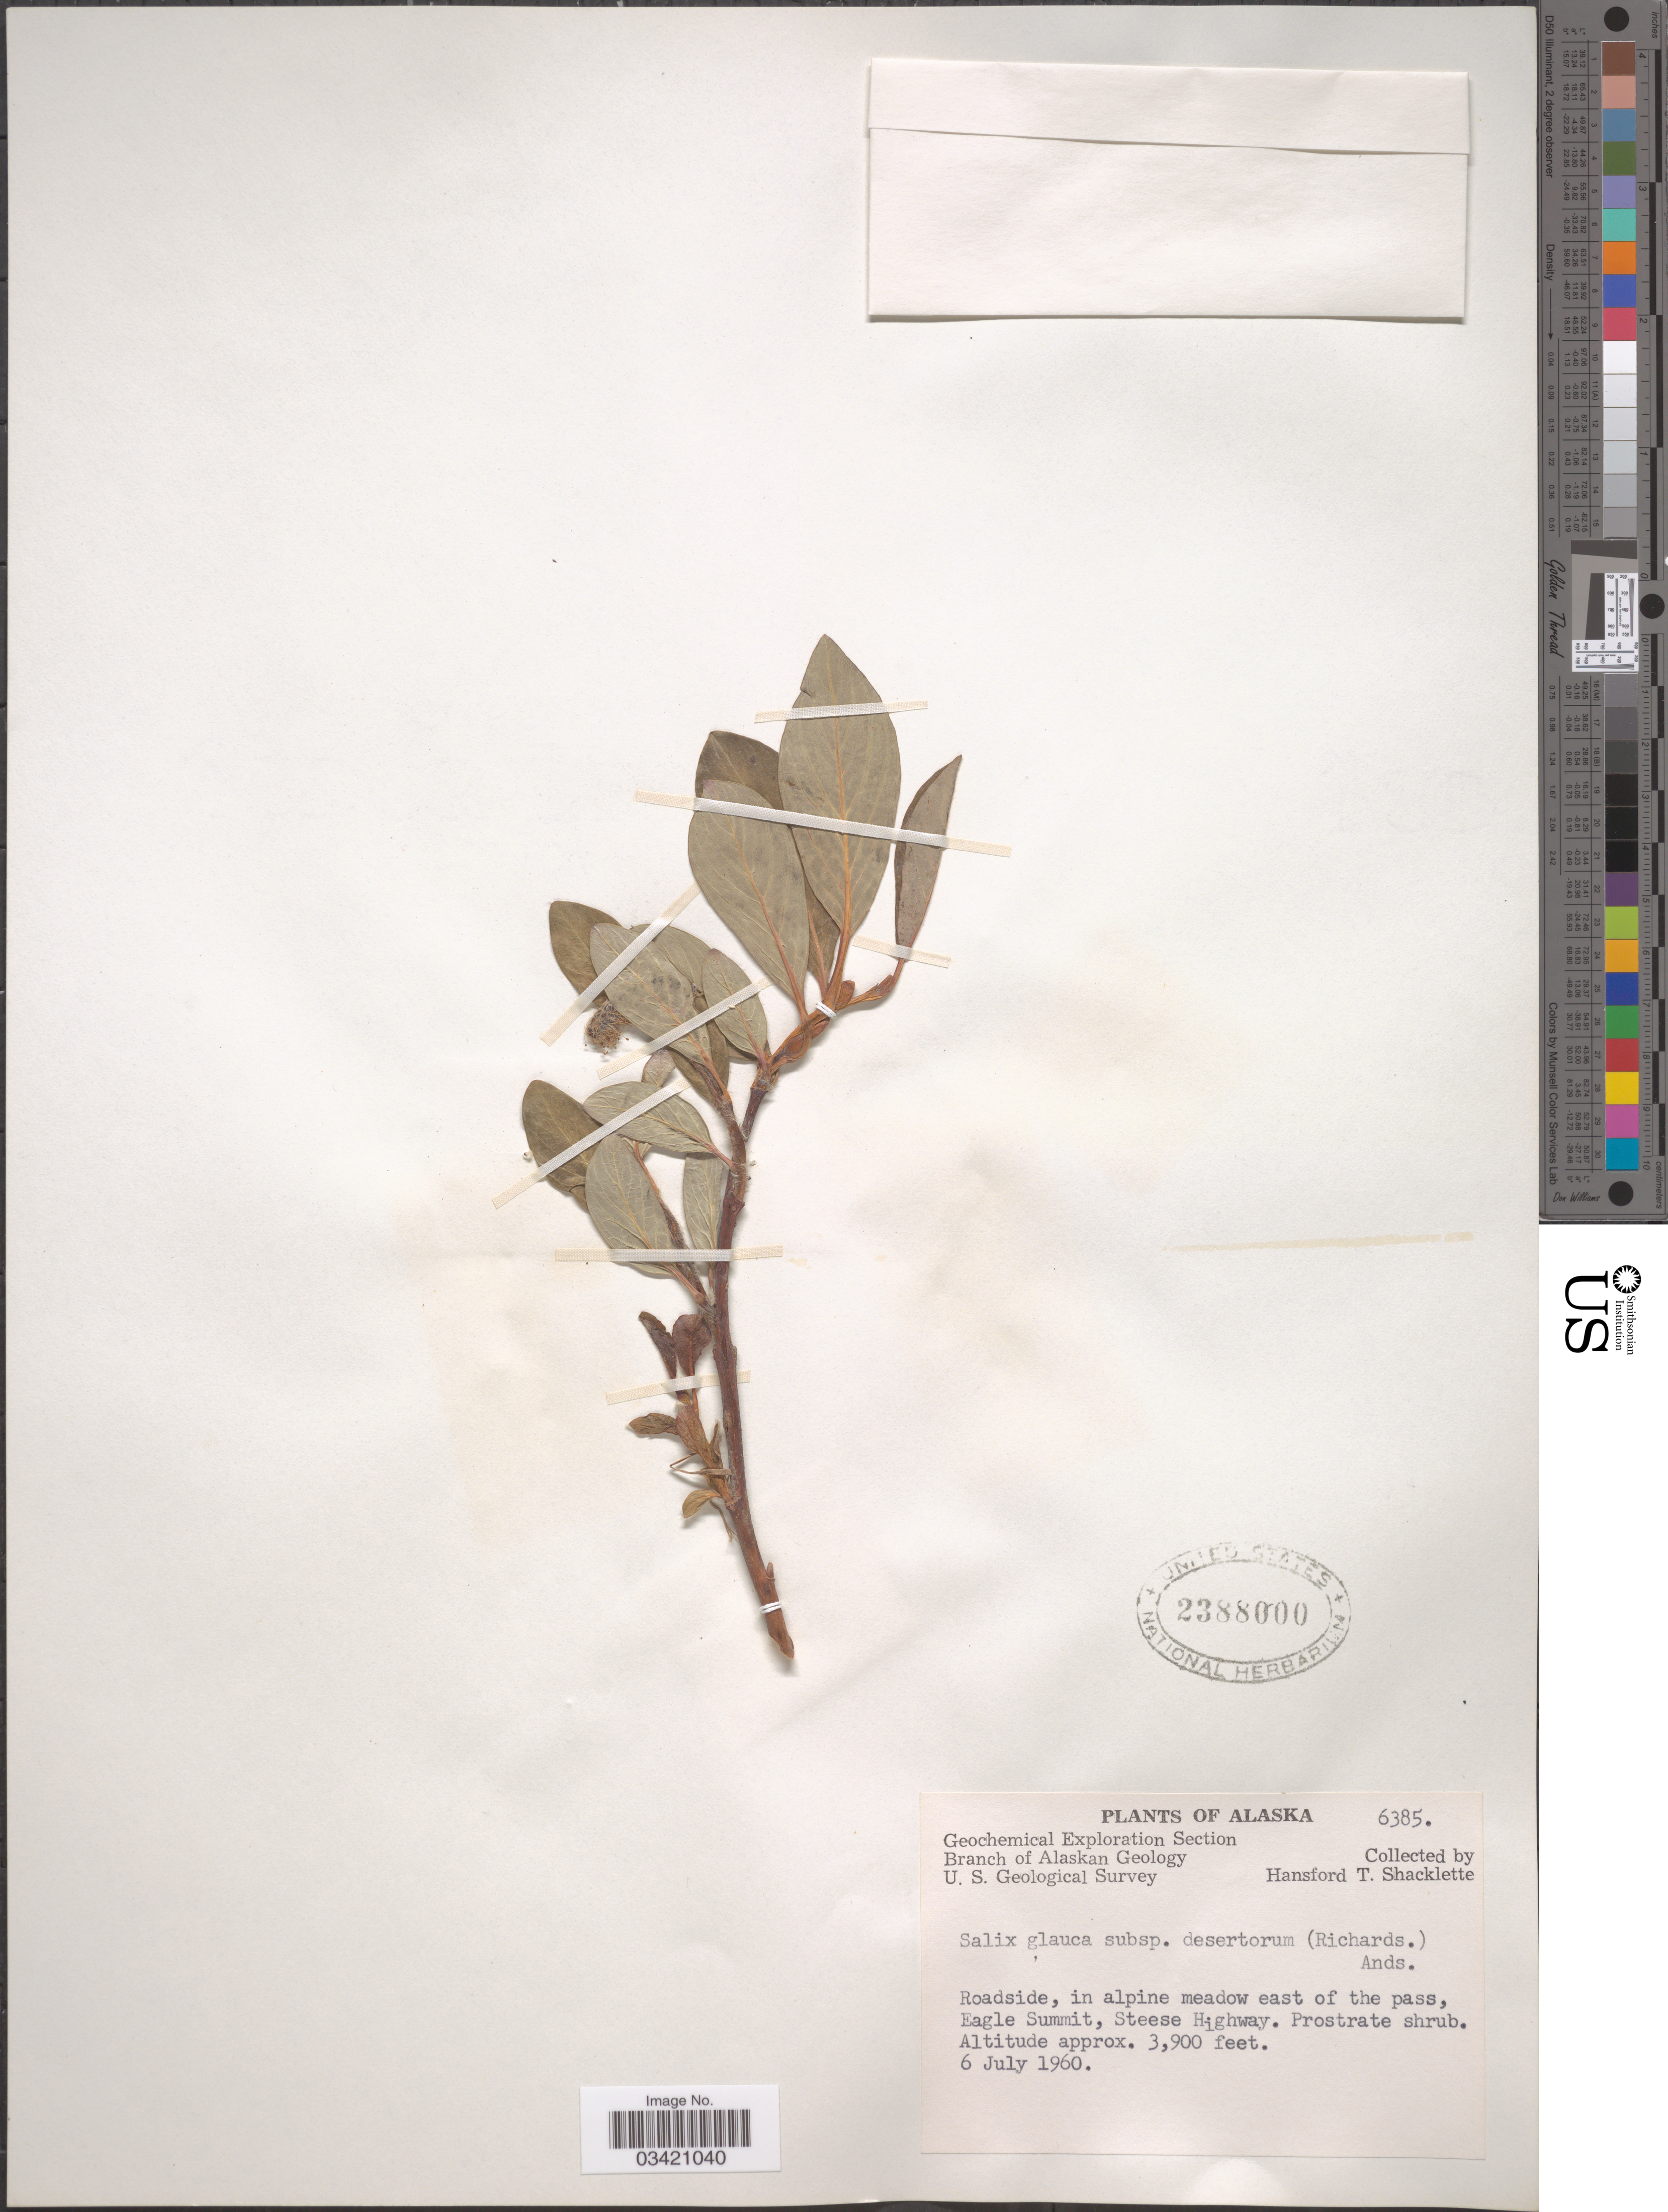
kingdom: Plantae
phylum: Tracheophyta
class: Magnoliopsida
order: Malpighiales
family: Salicaceae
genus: Salix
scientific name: Salix glauca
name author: L.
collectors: H. Shacklette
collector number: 6385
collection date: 1960-07-06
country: United States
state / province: Alaska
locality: Roadside, in alpine meadow east of the pass, Eagle Summit, Steese Highway.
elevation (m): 1189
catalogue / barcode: US 2388000